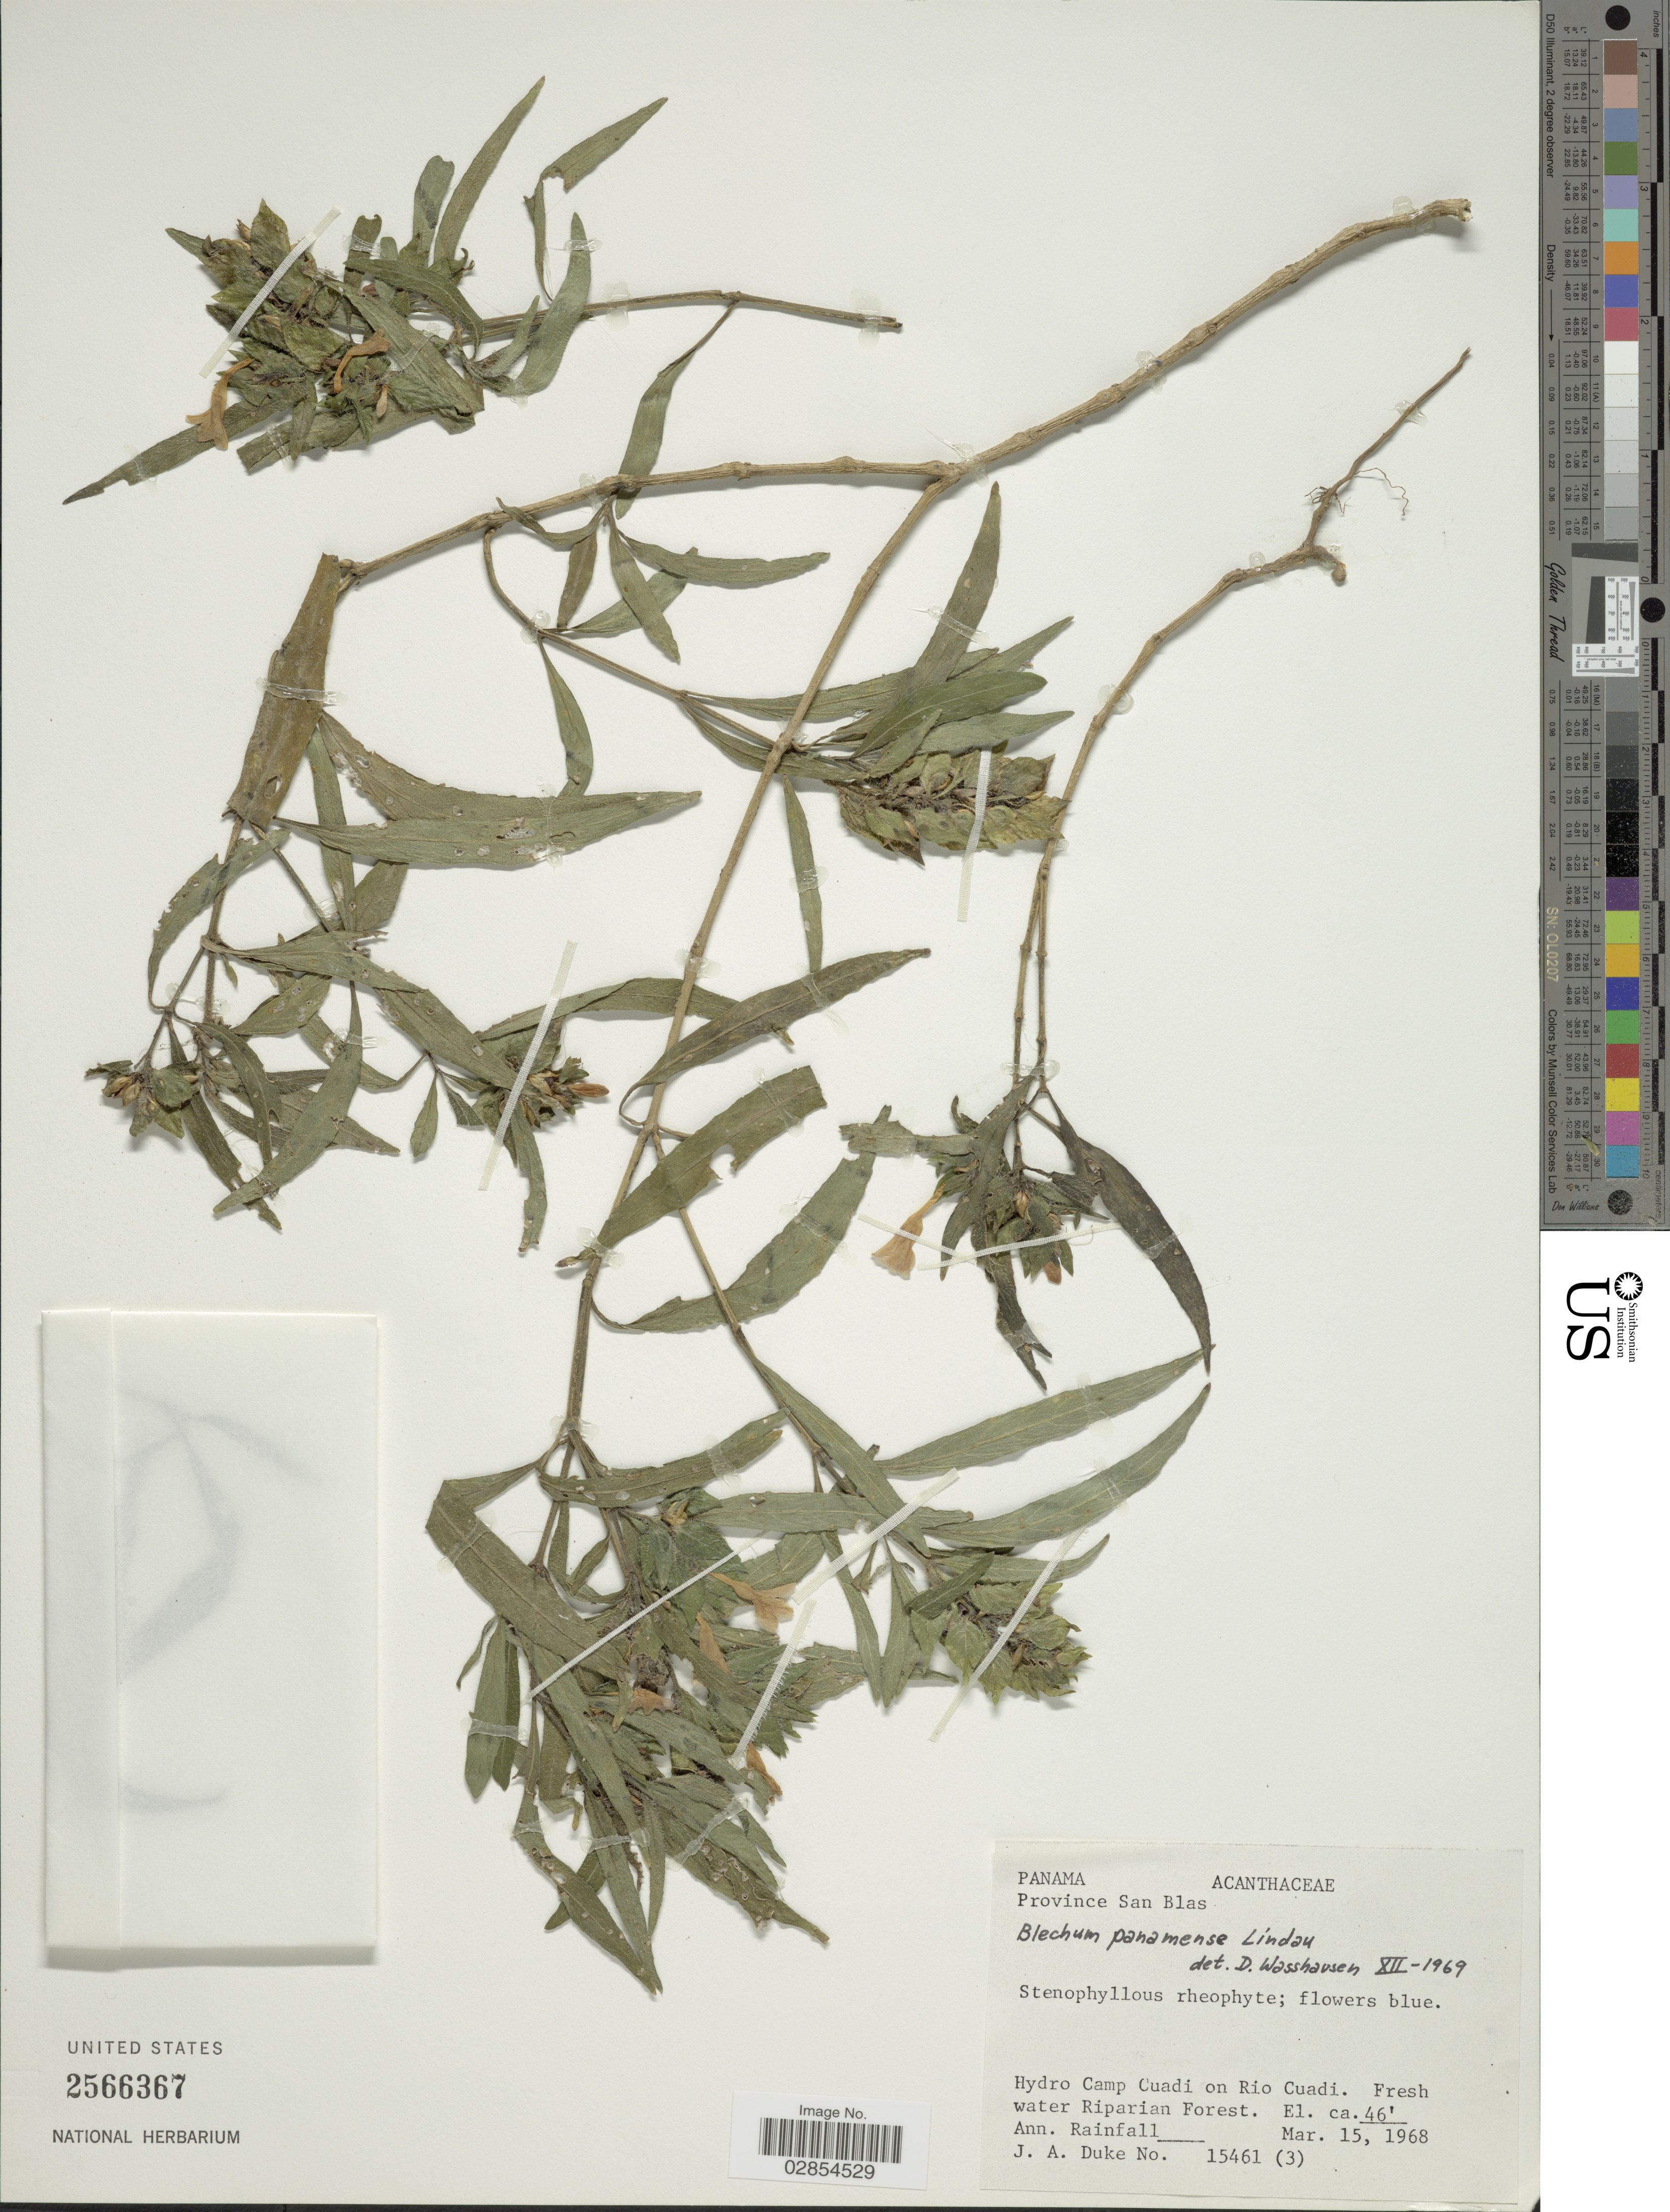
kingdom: Plantae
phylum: Tracheophyta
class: Magnoliopsida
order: Lamiales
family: Acanthaceae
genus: Blechum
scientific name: Blechum panamense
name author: Lindau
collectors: J. A. Duke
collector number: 15461(3)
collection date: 1968-03-15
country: Panama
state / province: Kuna Yala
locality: Province San Blas. Hydro Camp Cuadi on Rio Cuadi. Fresh water Riparian Forest.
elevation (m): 14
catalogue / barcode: US 2566367